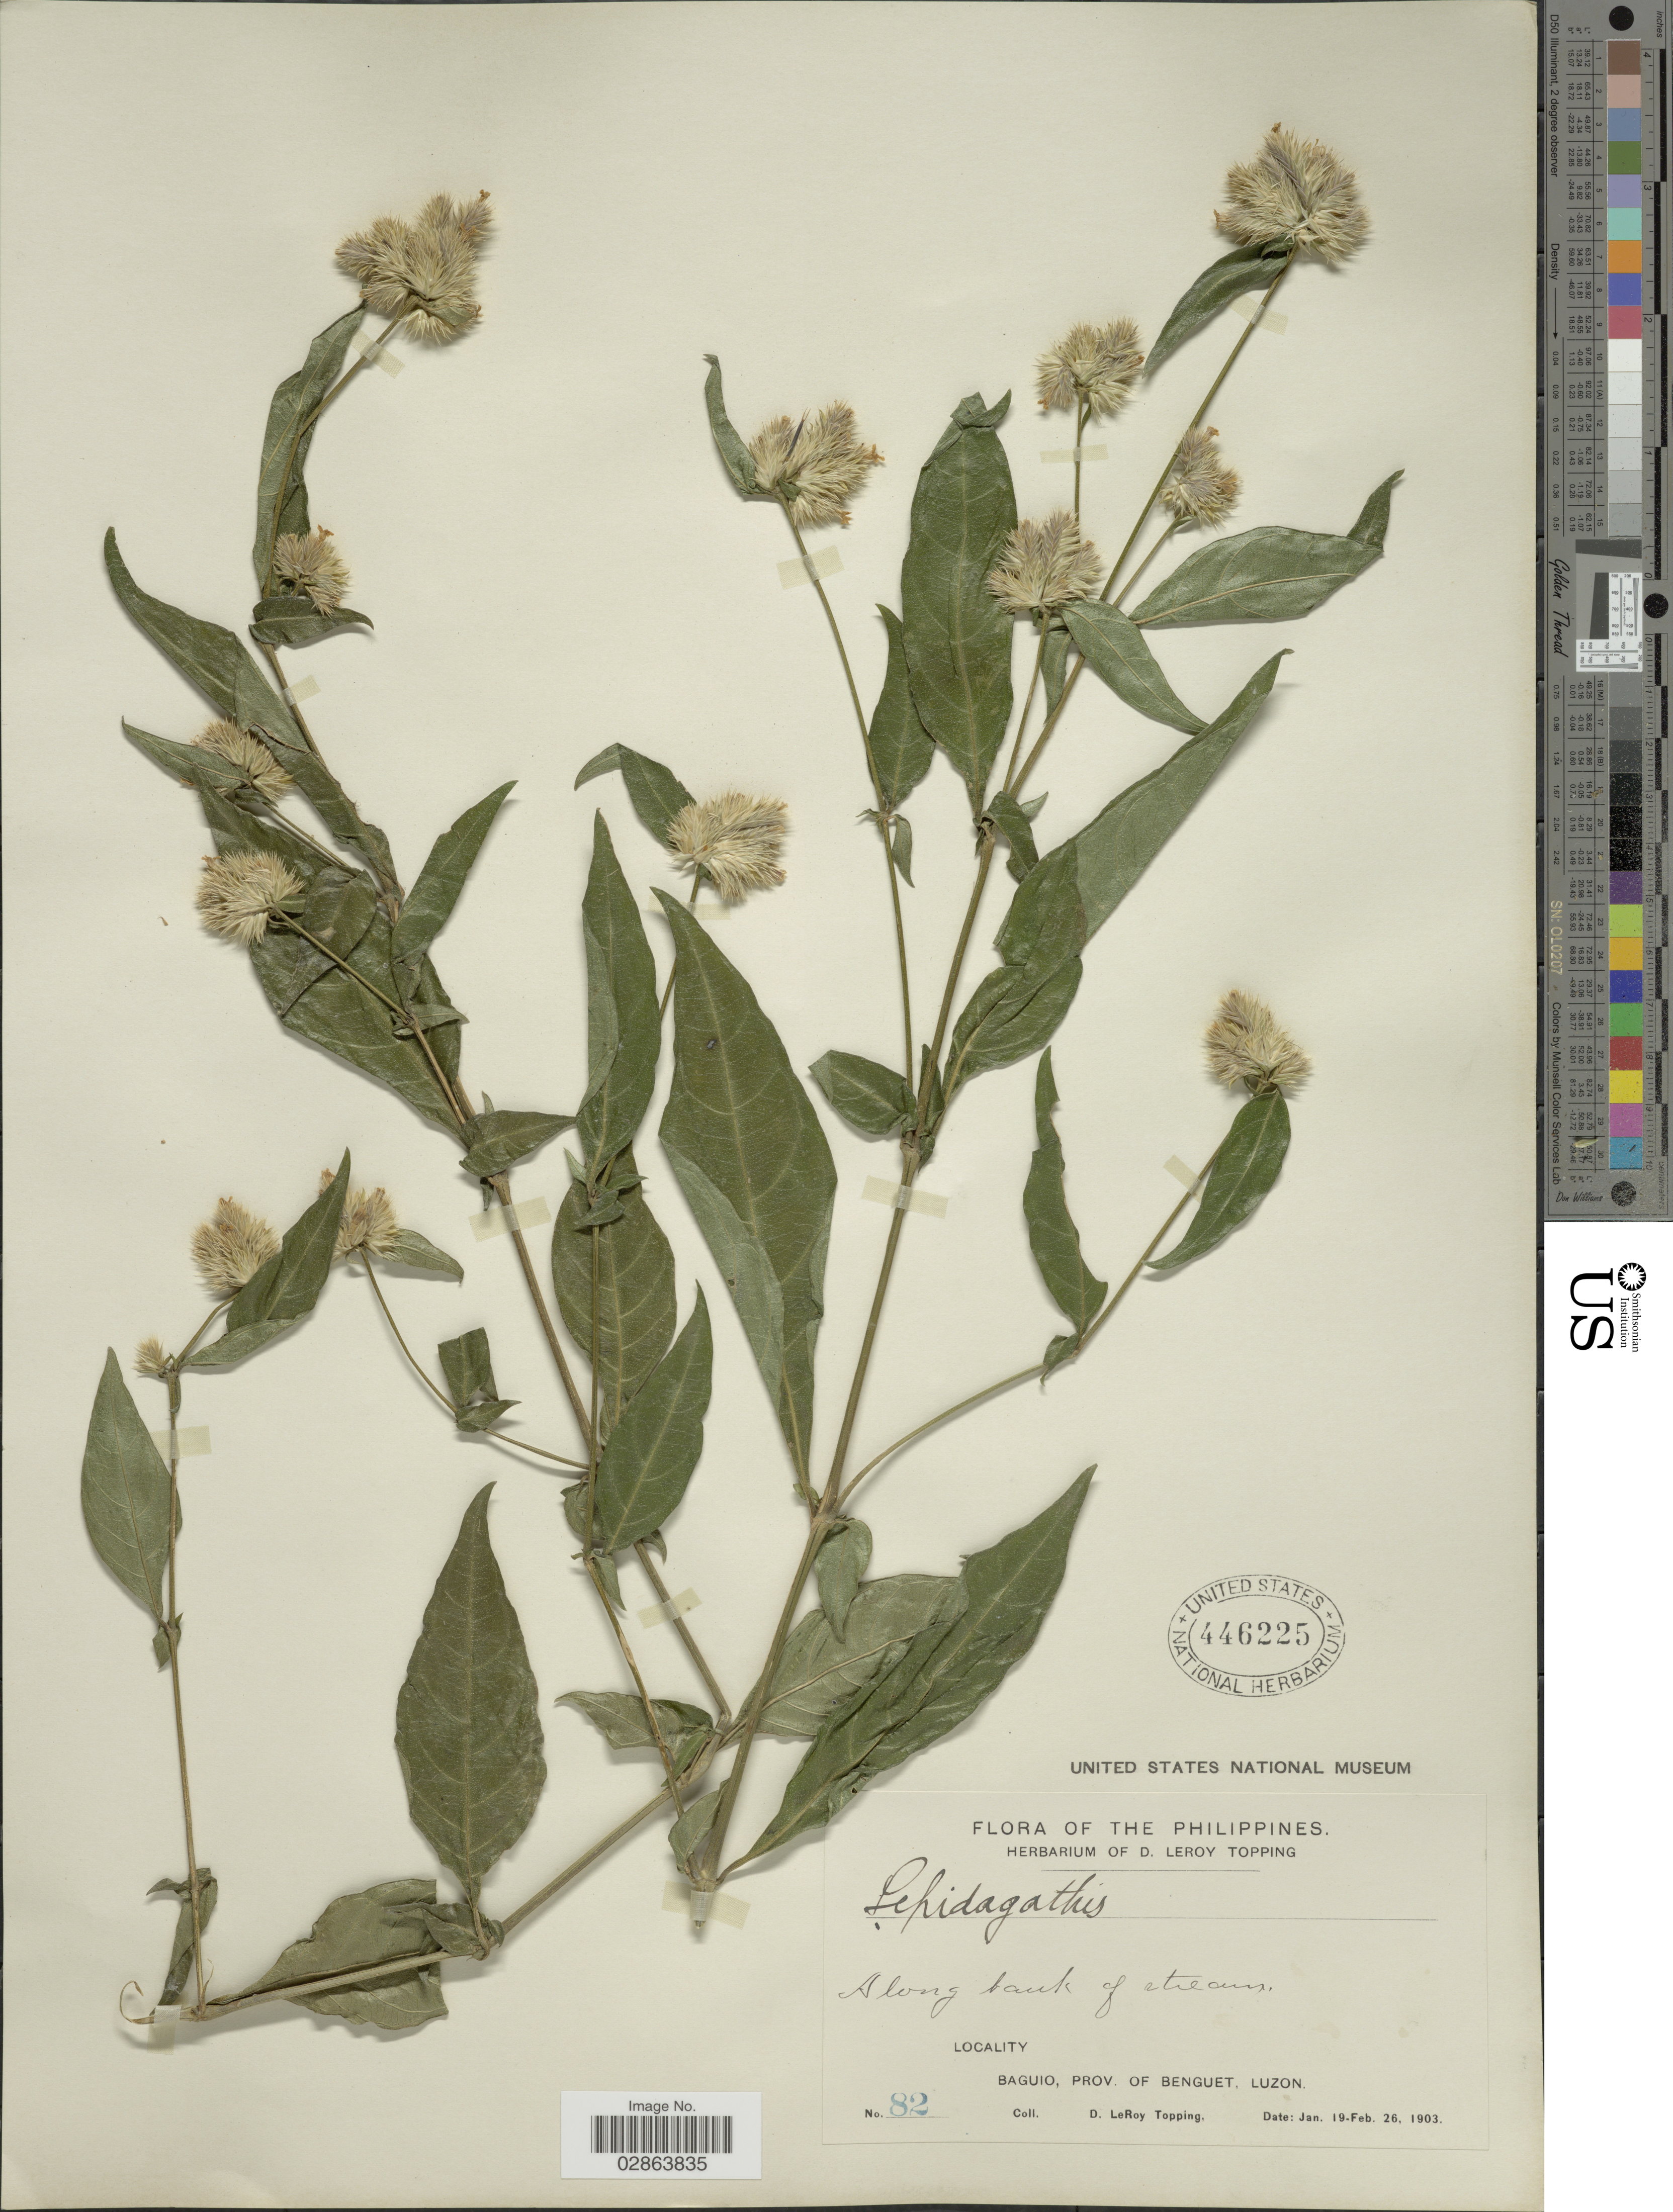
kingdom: Plantae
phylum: Tracheophyta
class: Magnoliopsida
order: Lamiales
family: Acanthaceae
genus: Lepidagathis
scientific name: Lepidagathis dispar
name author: C.B. Clarke ex Merr. & Merritt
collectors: D. L. Topping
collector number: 82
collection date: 1903-01-19/1903-02-26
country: Philippines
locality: Baguio, Prov. of Benguet, Luzon.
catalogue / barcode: US 446225